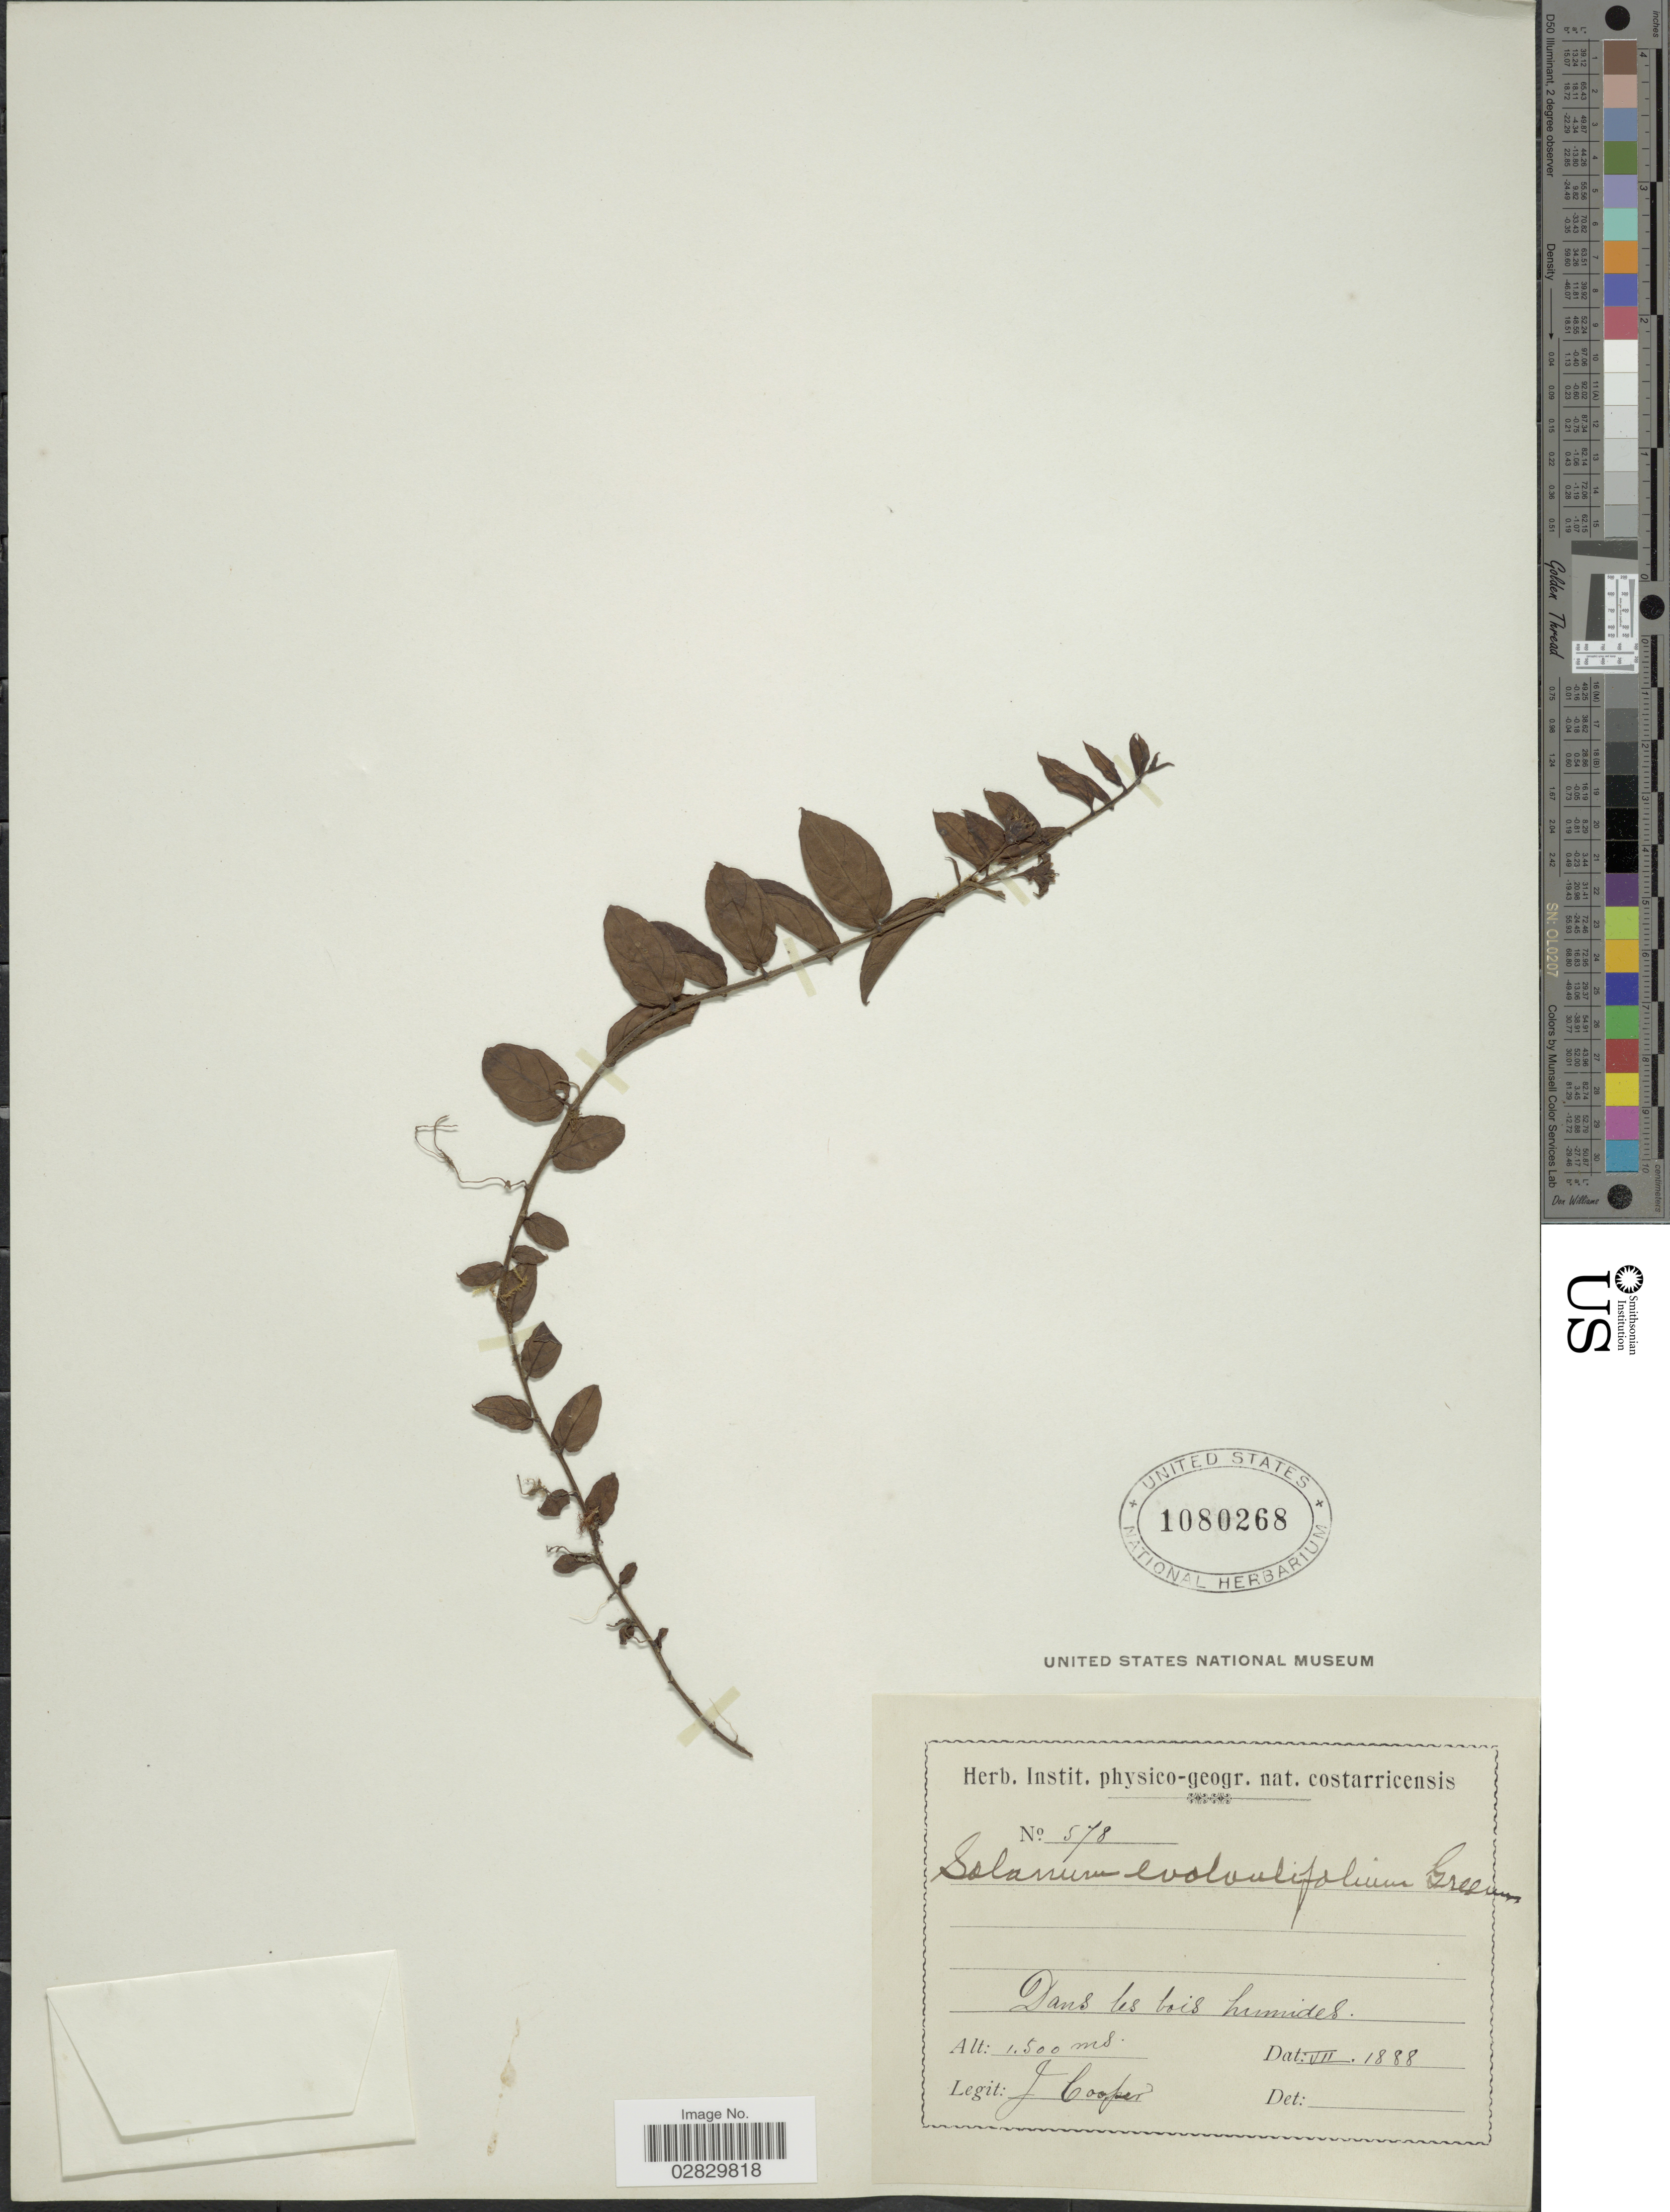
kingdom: Plantae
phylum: Tracheophyta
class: Magnoliopsida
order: Solanales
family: Solanaceae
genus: Solanum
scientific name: Solanum evolvulifolium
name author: Greenm. ex Donn. Sm.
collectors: J. Cooper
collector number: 578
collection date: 1888-07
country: Costa Rica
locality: Dans les bois humides.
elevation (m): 1500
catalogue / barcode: US 1080268